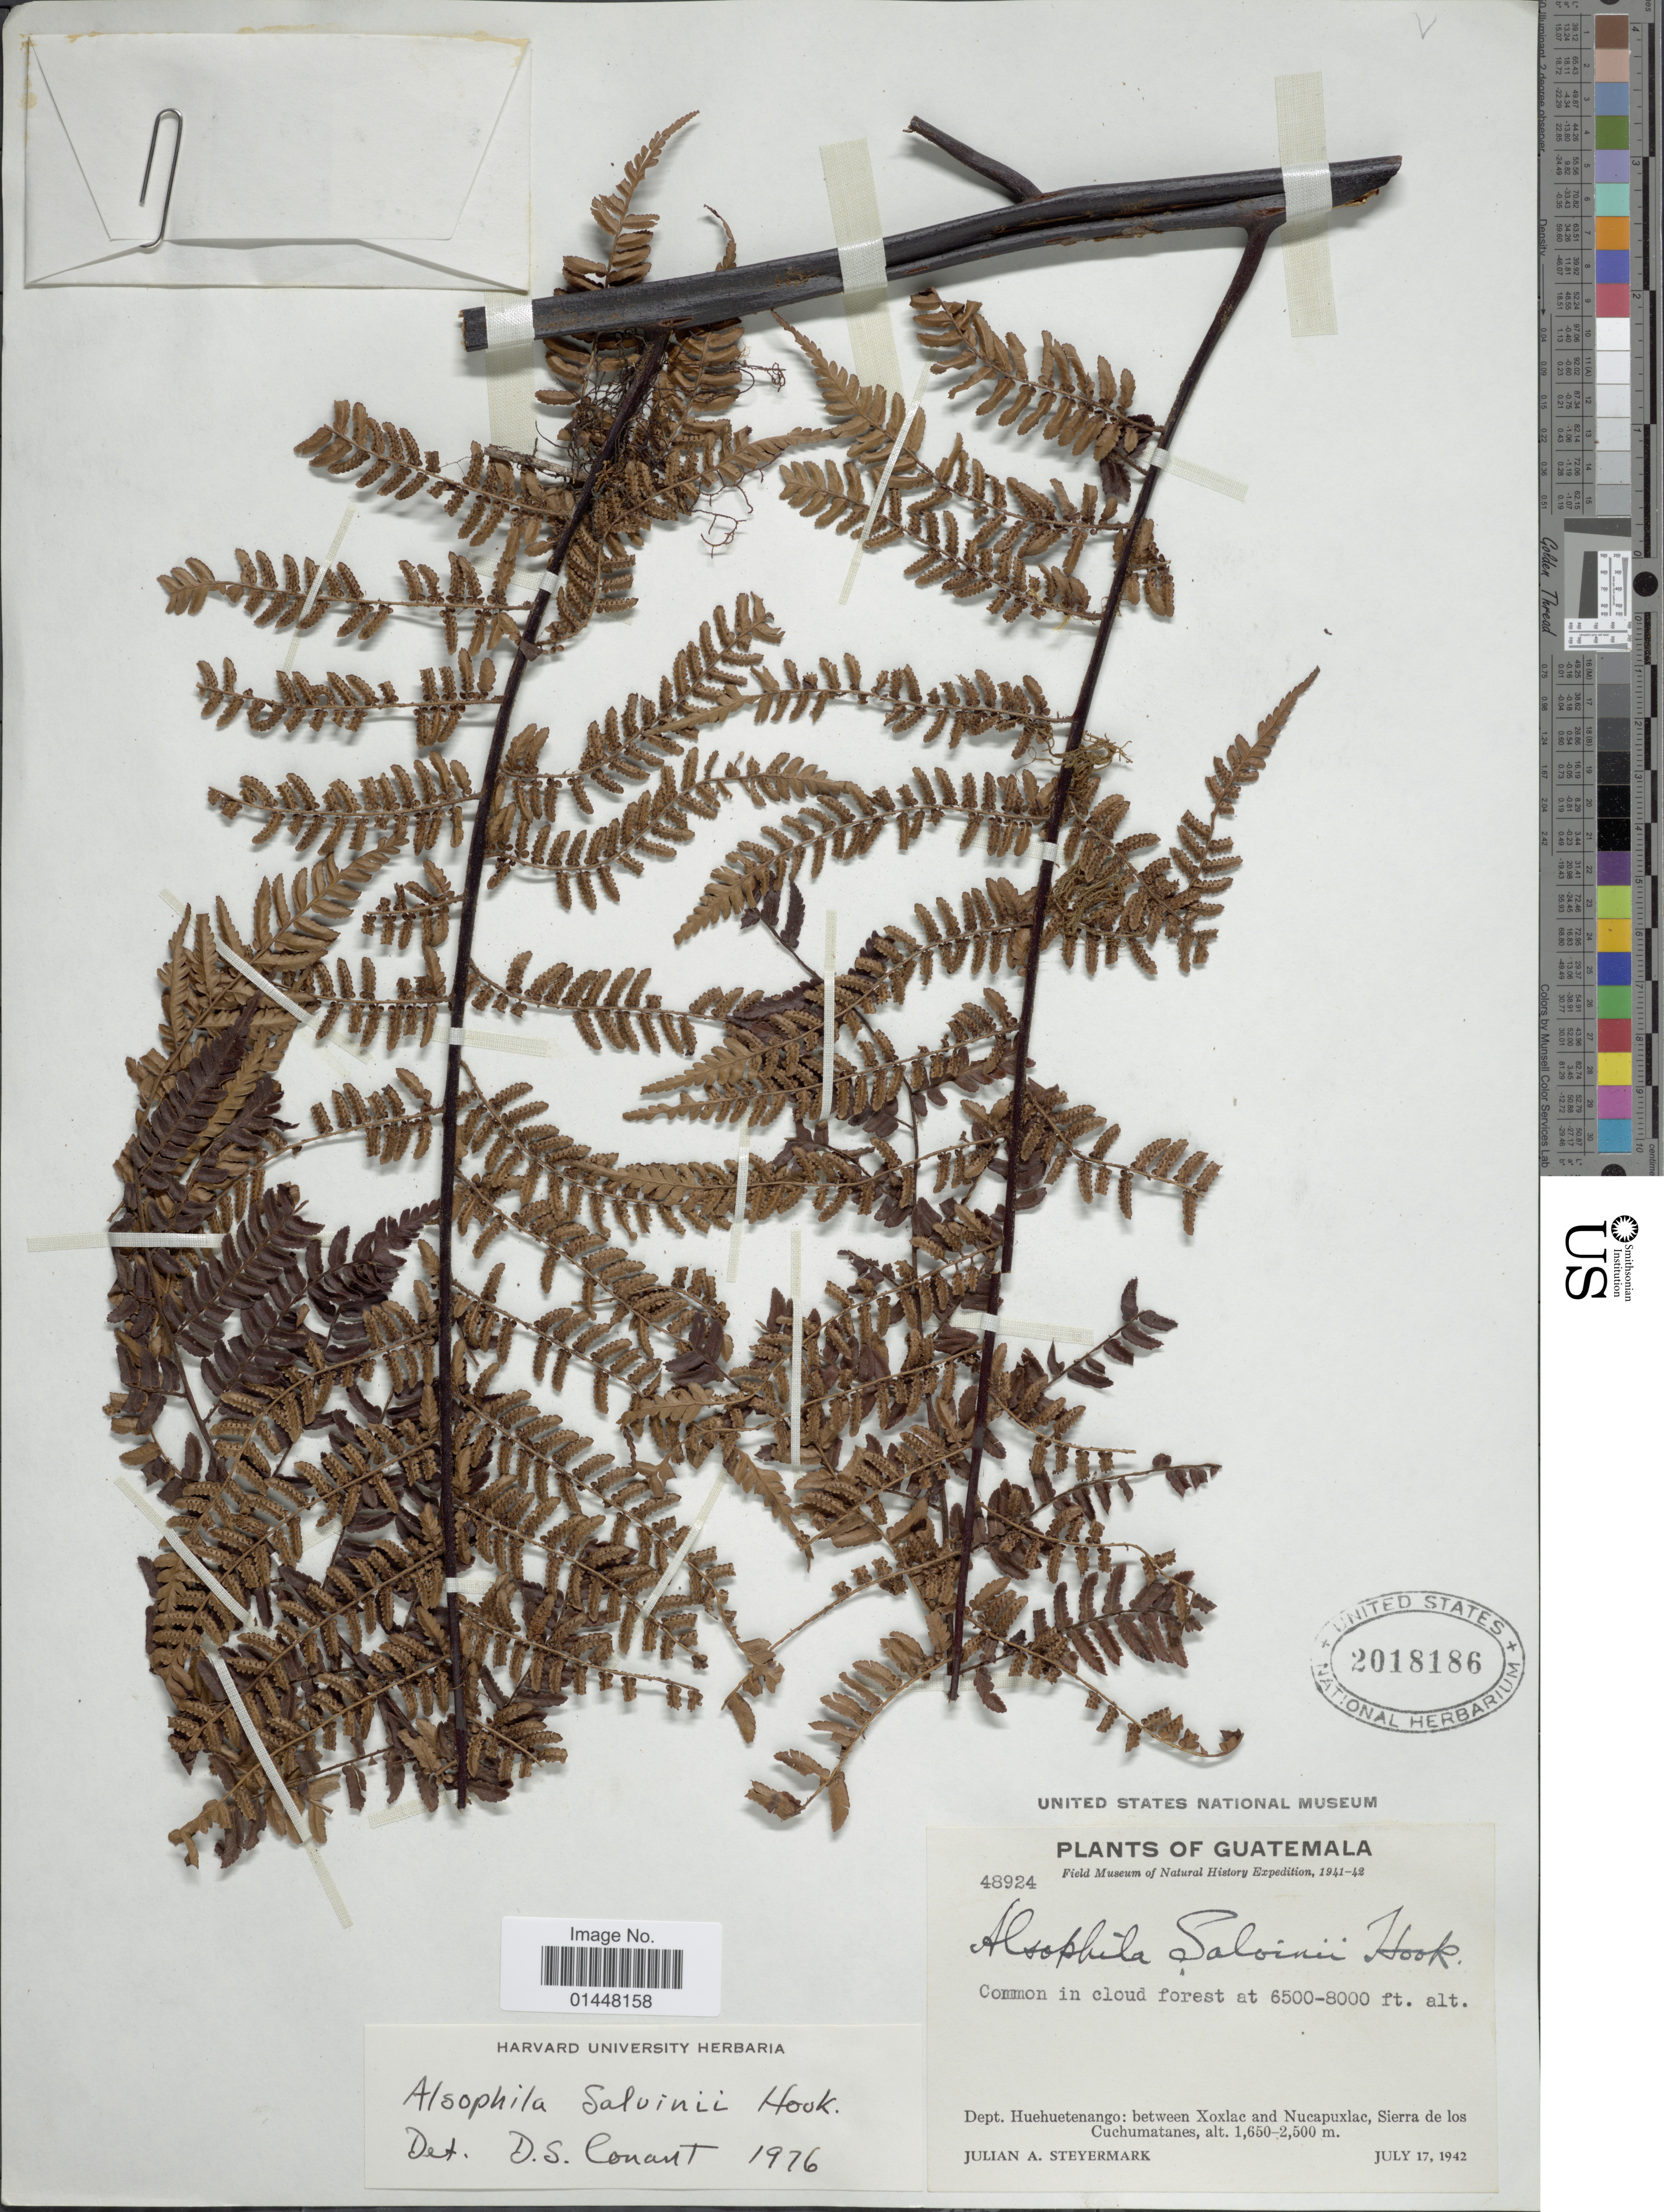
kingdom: Plantae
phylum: Tracheophyta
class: Polypodiopsida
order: Cyatheales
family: Cyatheaceae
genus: Gymnosphaera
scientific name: Gymnosphaera salvinii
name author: (Hook.)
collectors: J. Steyermark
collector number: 48924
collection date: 1942-07-17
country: Guatemala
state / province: Huehuetenango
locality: Common in cloud forest. between Xoxlac and Nucapuxlac, Sierra de Los Cuchumatanes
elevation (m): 1650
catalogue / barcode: US 2018186